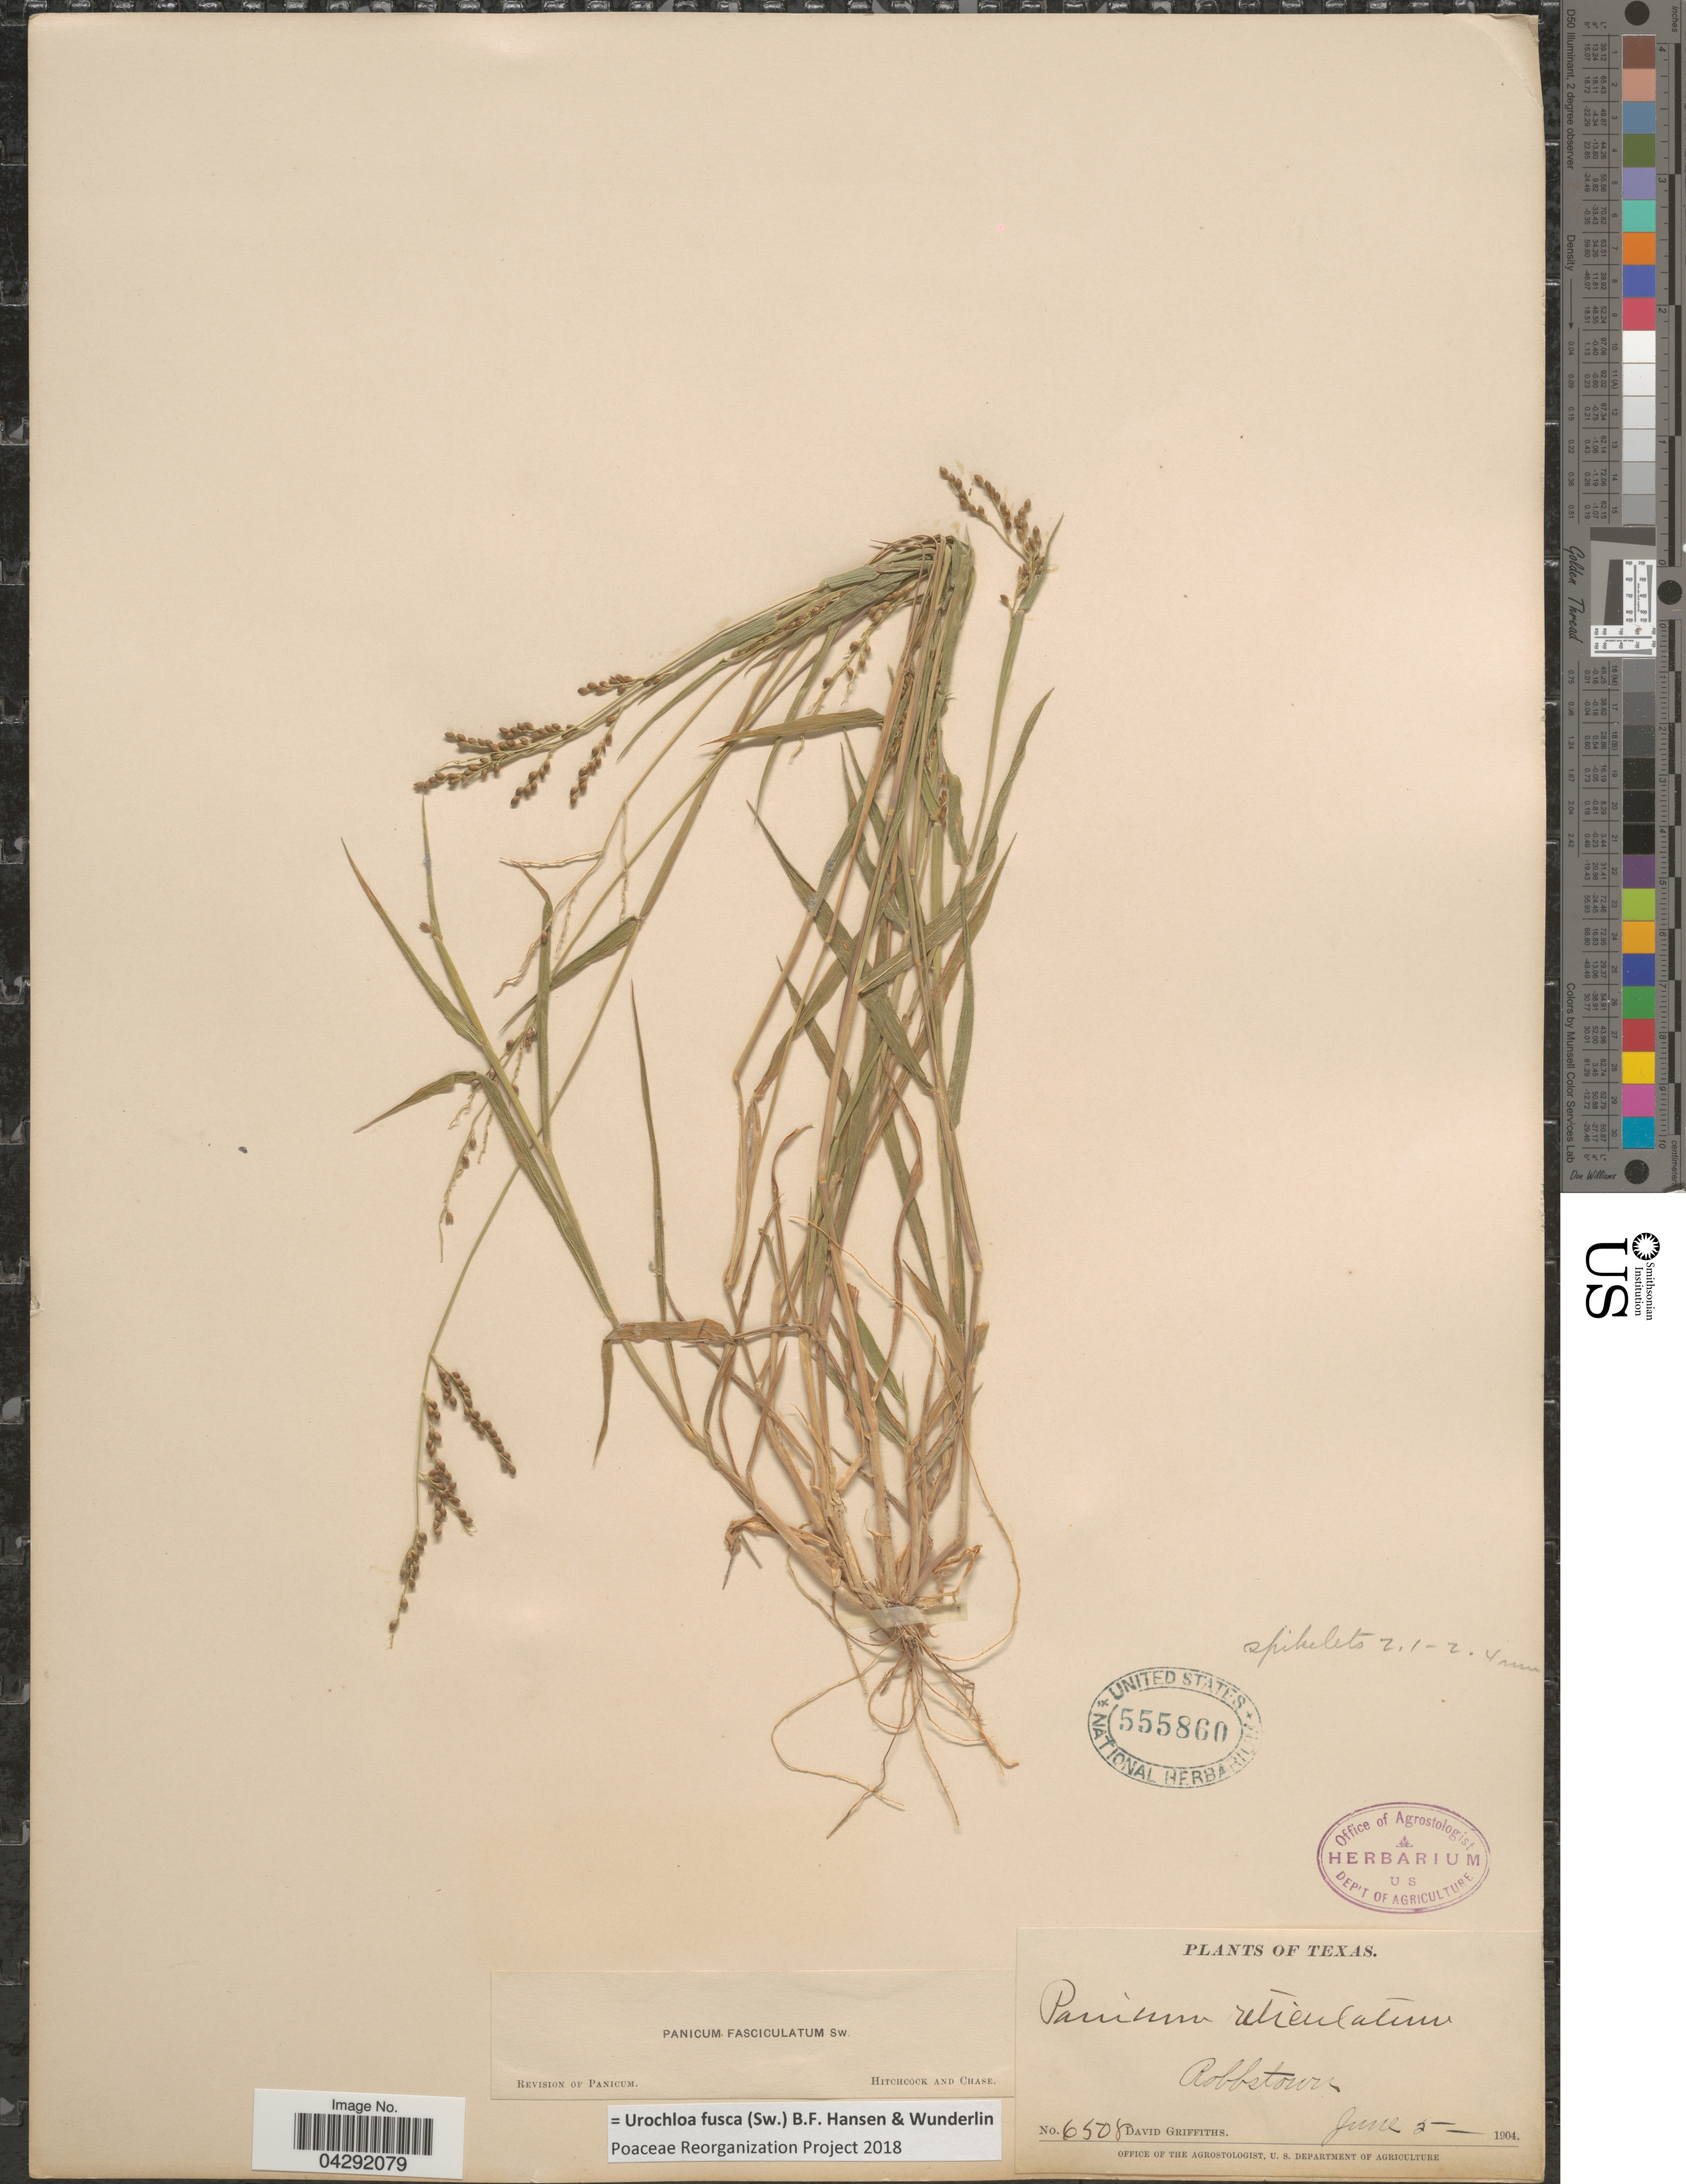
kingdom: Plantae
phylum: Tracheophyta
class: Liliopsida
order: Poales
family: Poaceae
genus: Urochloa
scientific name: Urochloa fusca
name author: (Sw.) B.F. Hansen & Wunderlin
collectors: D. Griffiths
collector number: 6508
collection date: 1904-06-05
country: United States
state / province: Texas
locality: Robbstown.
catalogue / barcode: US 555860